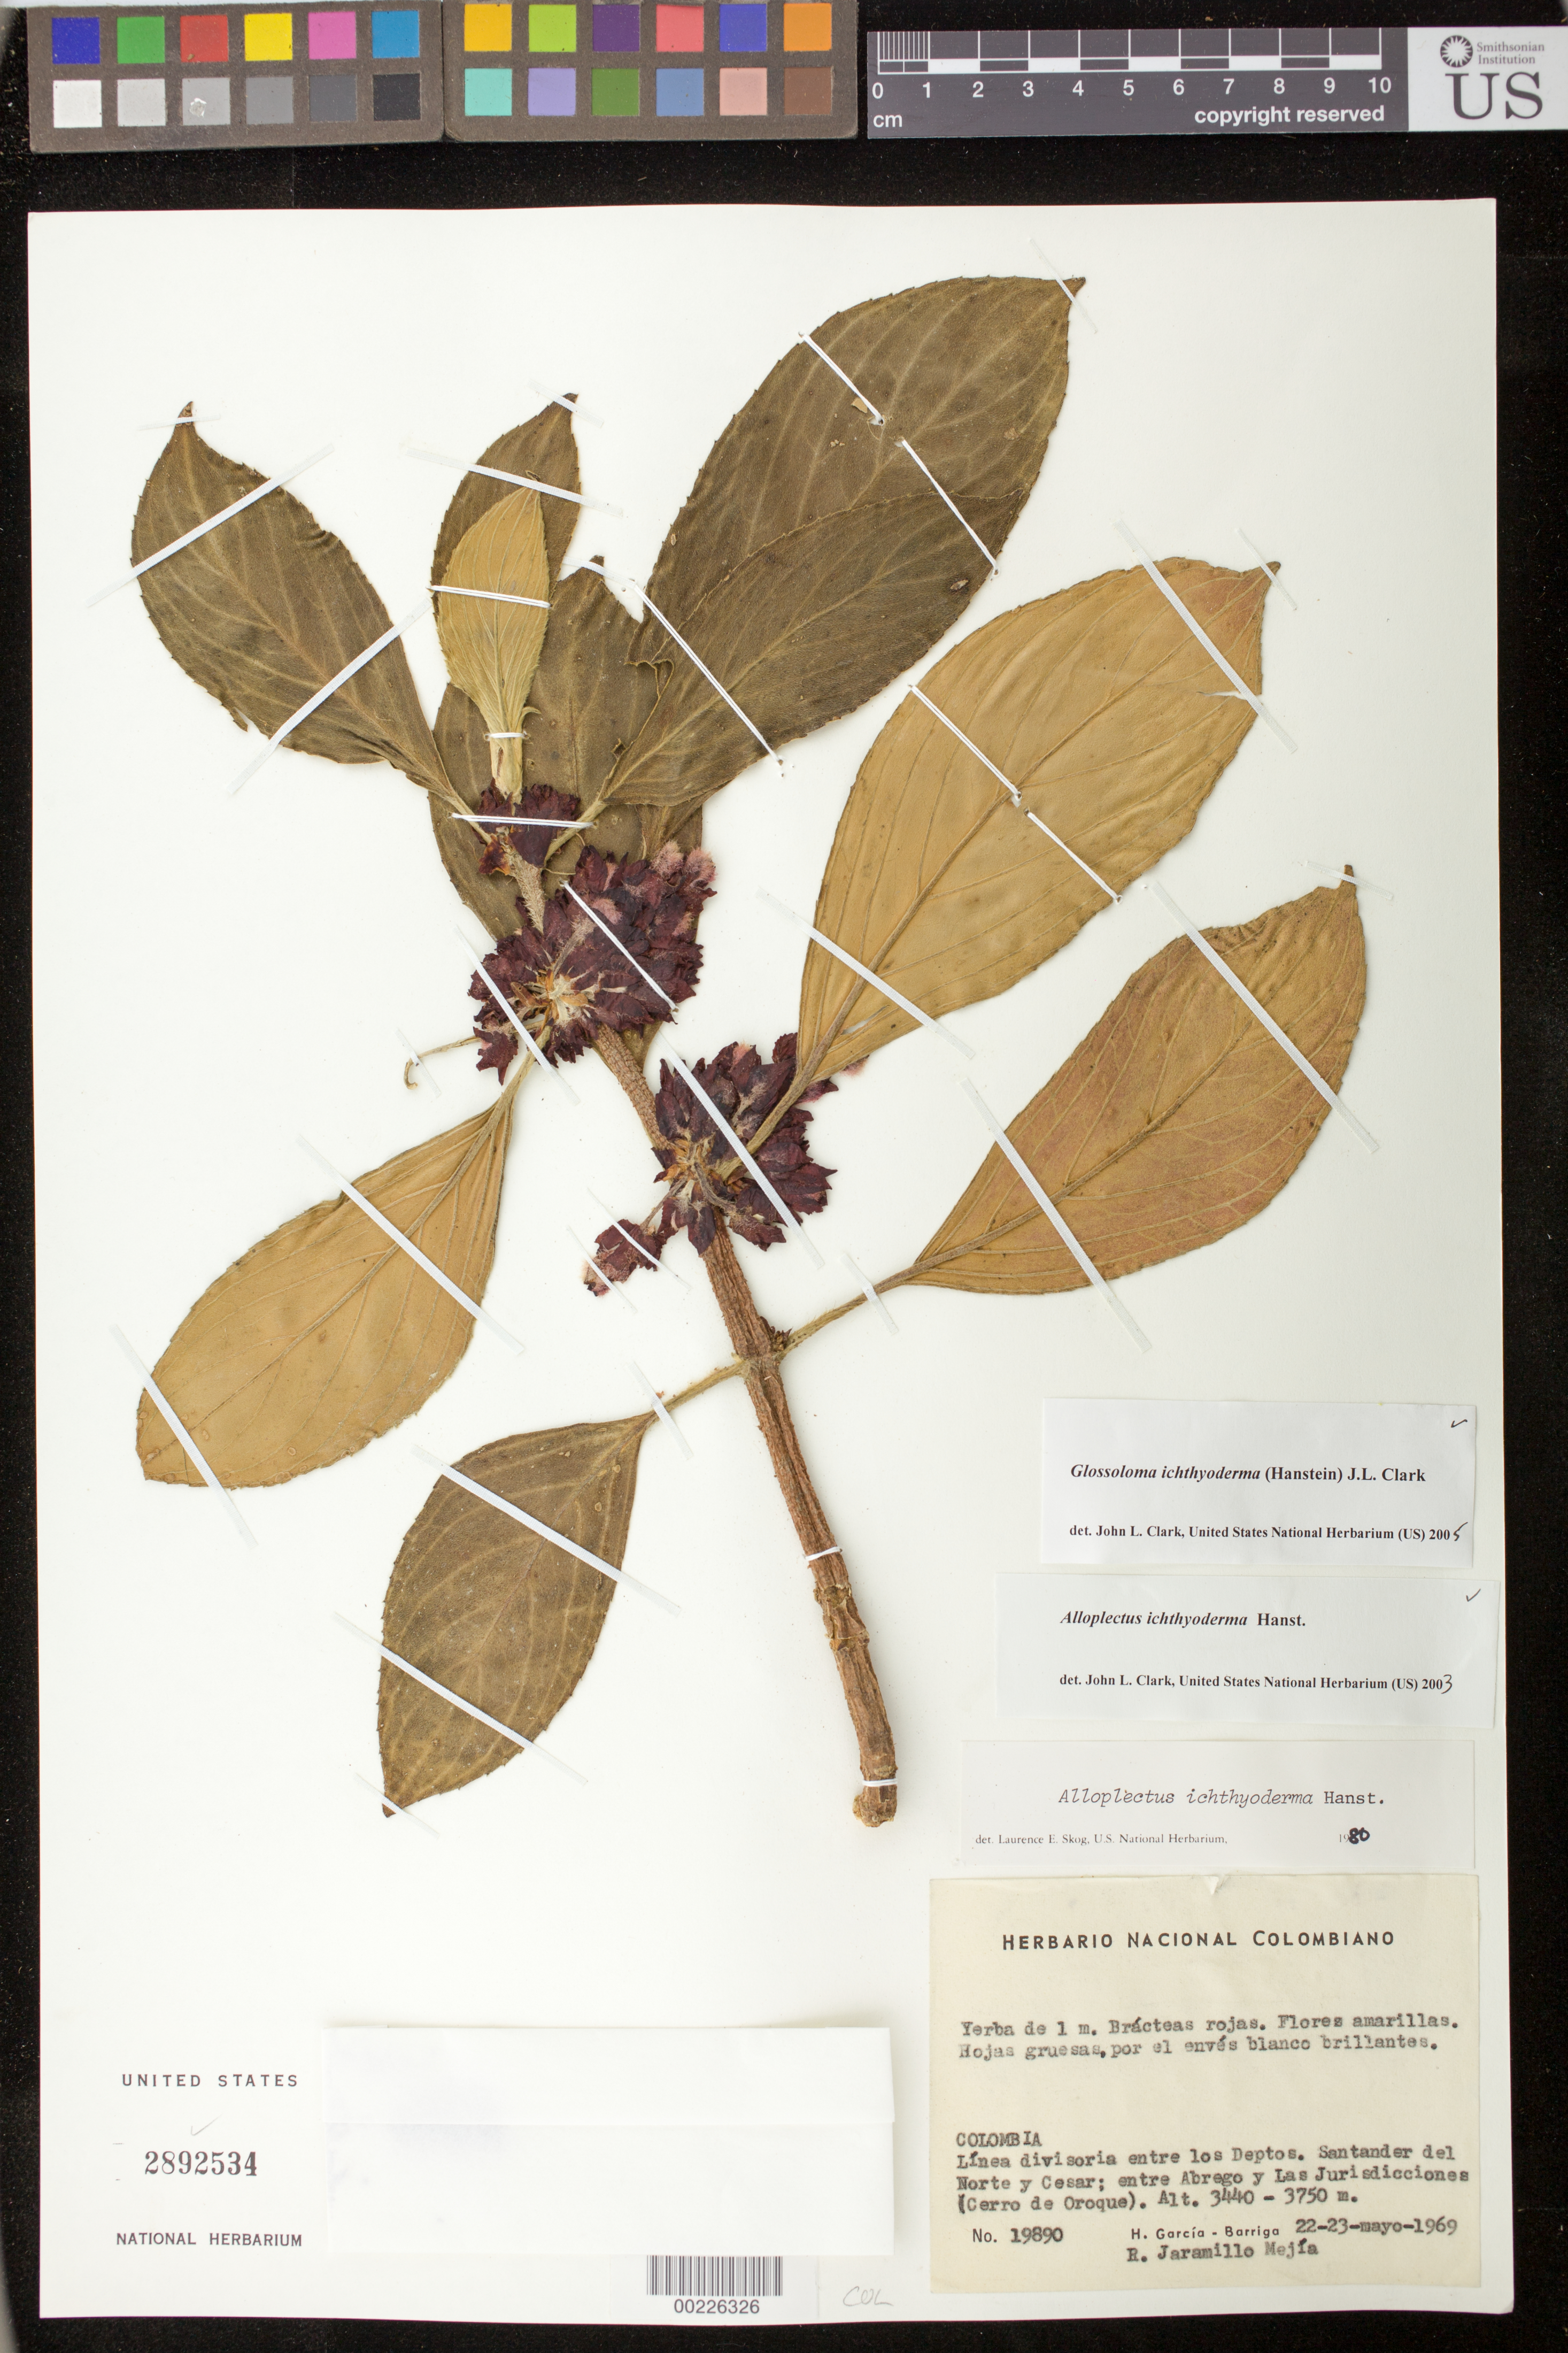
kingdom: Plantae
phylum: Tracheophyta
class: Magnoliopsida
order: Lamiales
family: Gesneriaceae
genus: Glossoloma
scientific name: Glossoloma ichthyoderma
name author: (Hanst.) J.L. Clark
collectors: H. García Barriga & R. Jaramillo M.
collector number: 19890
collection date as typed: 22-23 May 1969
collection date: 1969-05-22/1969-05-23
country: Colombia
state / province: Cesár / Santander de Norte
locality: Dividing line between depts Santander del Norte and Cesar, between Abrego and las jurisdicciones (Cerro de Oroque)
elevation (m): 3440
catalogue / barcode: US 2892534